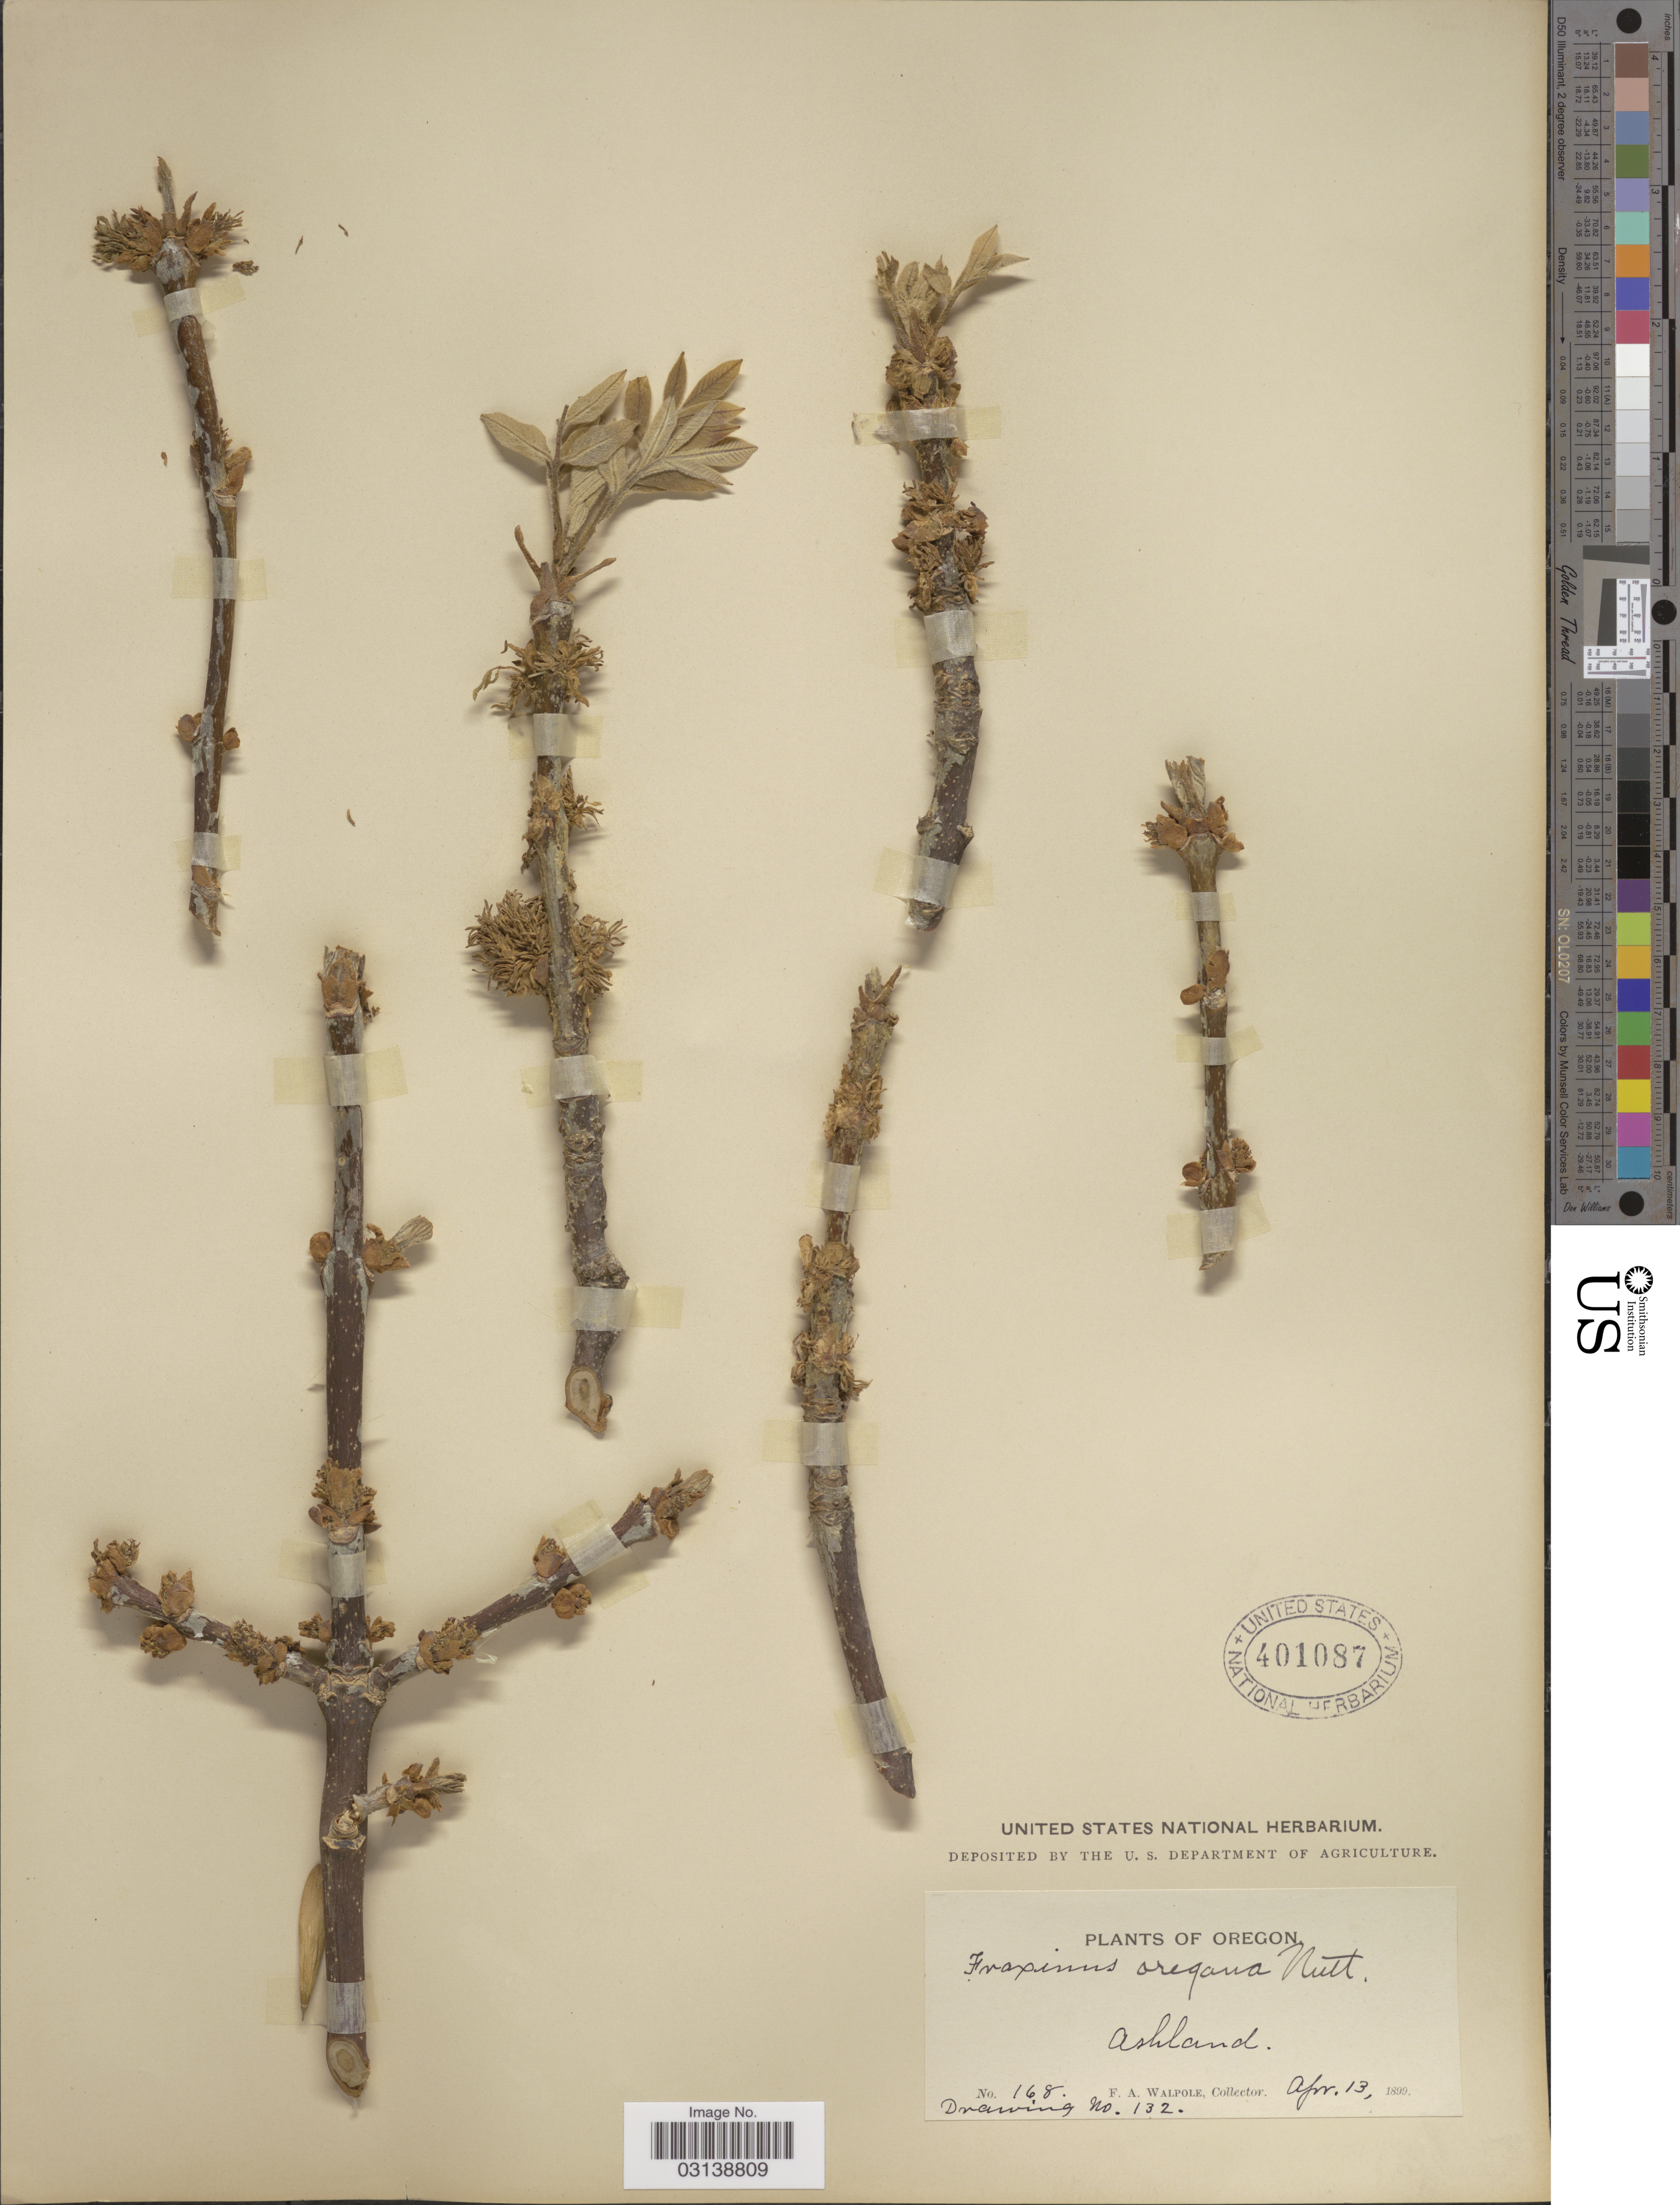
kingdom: Plantae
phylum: Tracheophyta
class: Magnoliopsida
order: Lamiales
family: Oleaceae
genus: Fraxinus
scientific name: Fraxinus latifolia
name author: Benth.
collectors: F. Walpole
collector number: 168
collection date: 1899-04-13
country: United States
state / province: Oregon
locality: Ashland.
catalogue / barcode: US 401087